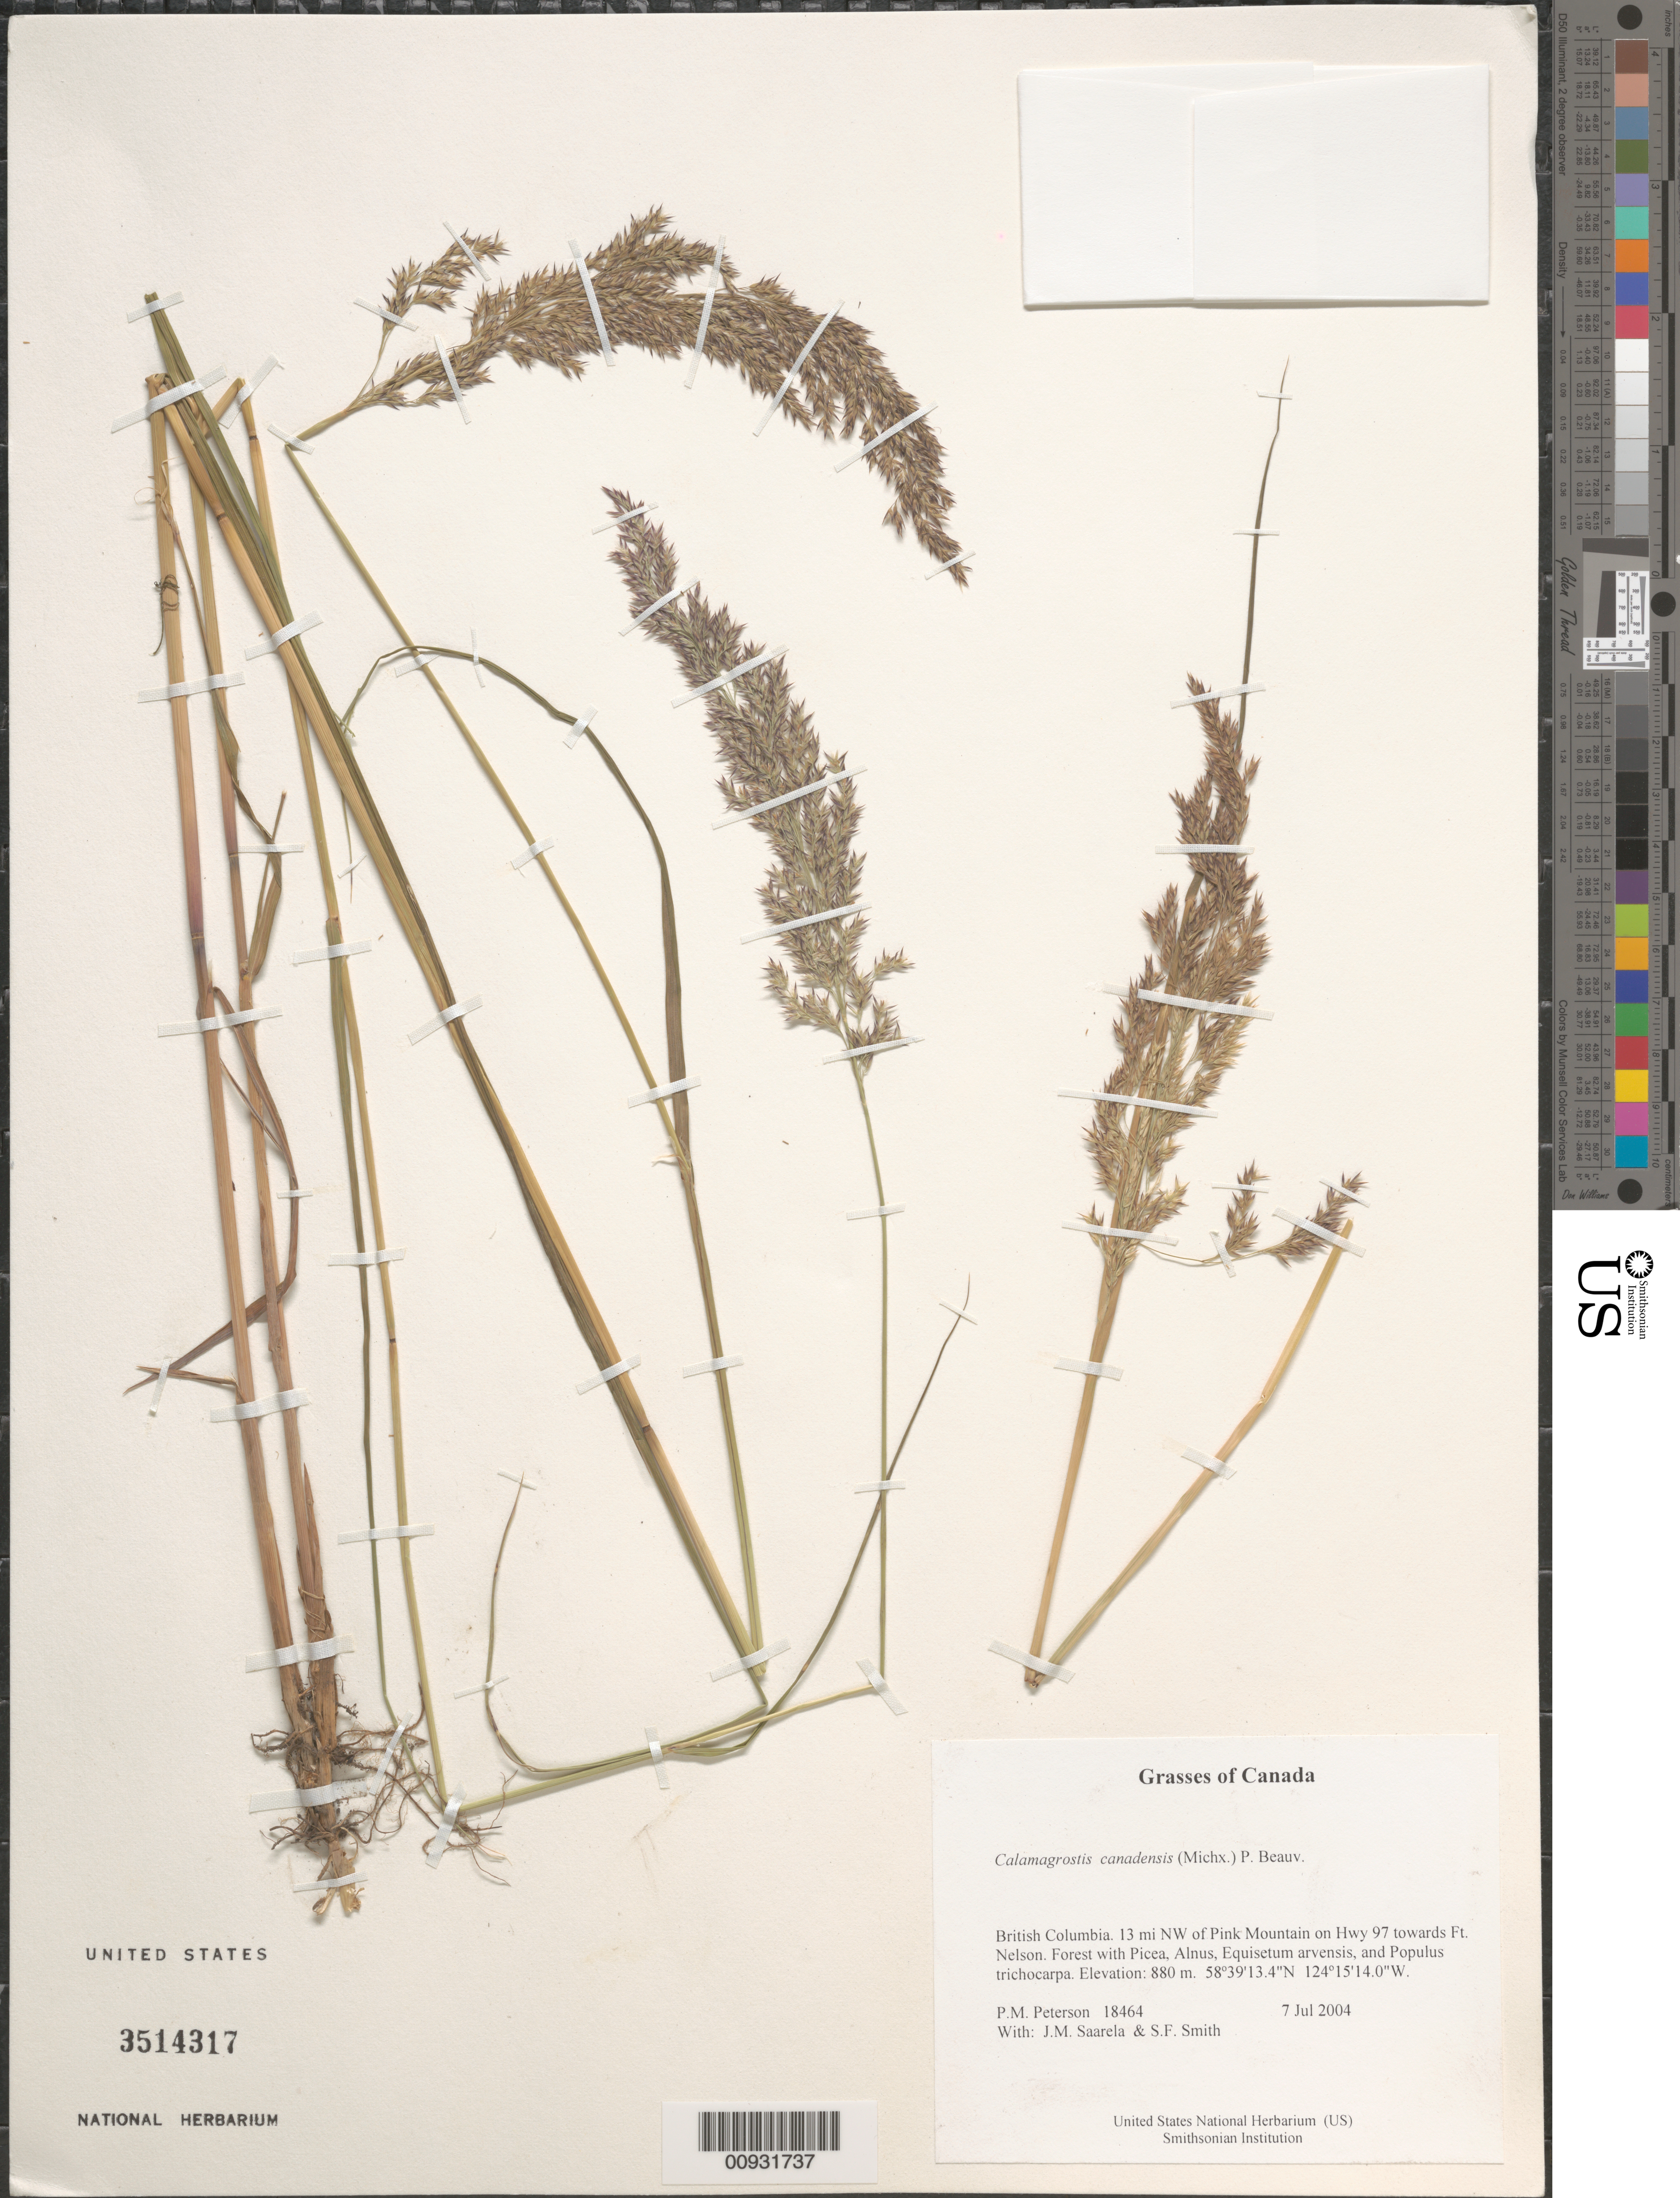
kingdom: Plantae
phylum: Tracheophyta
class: Liliopsida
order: Poales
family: Poaceae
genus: Calamagrostis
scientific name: Calamagrostis canadensis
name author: (Michx.) P. Beauv.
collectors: P. M. Peterson, J. Saarela & S.F. Smith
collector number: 18464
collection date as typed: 07 Jul 2004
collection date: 2004-07-07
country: Canada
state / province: British Columbia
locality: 13 mi NW of Pink Mountain on Hwy 97 towards Ft. Nelson. Forest with Picea, Alnus, Equisetum arvensis, and Populus trichocarpa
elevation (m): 880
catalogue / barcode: US 3514317